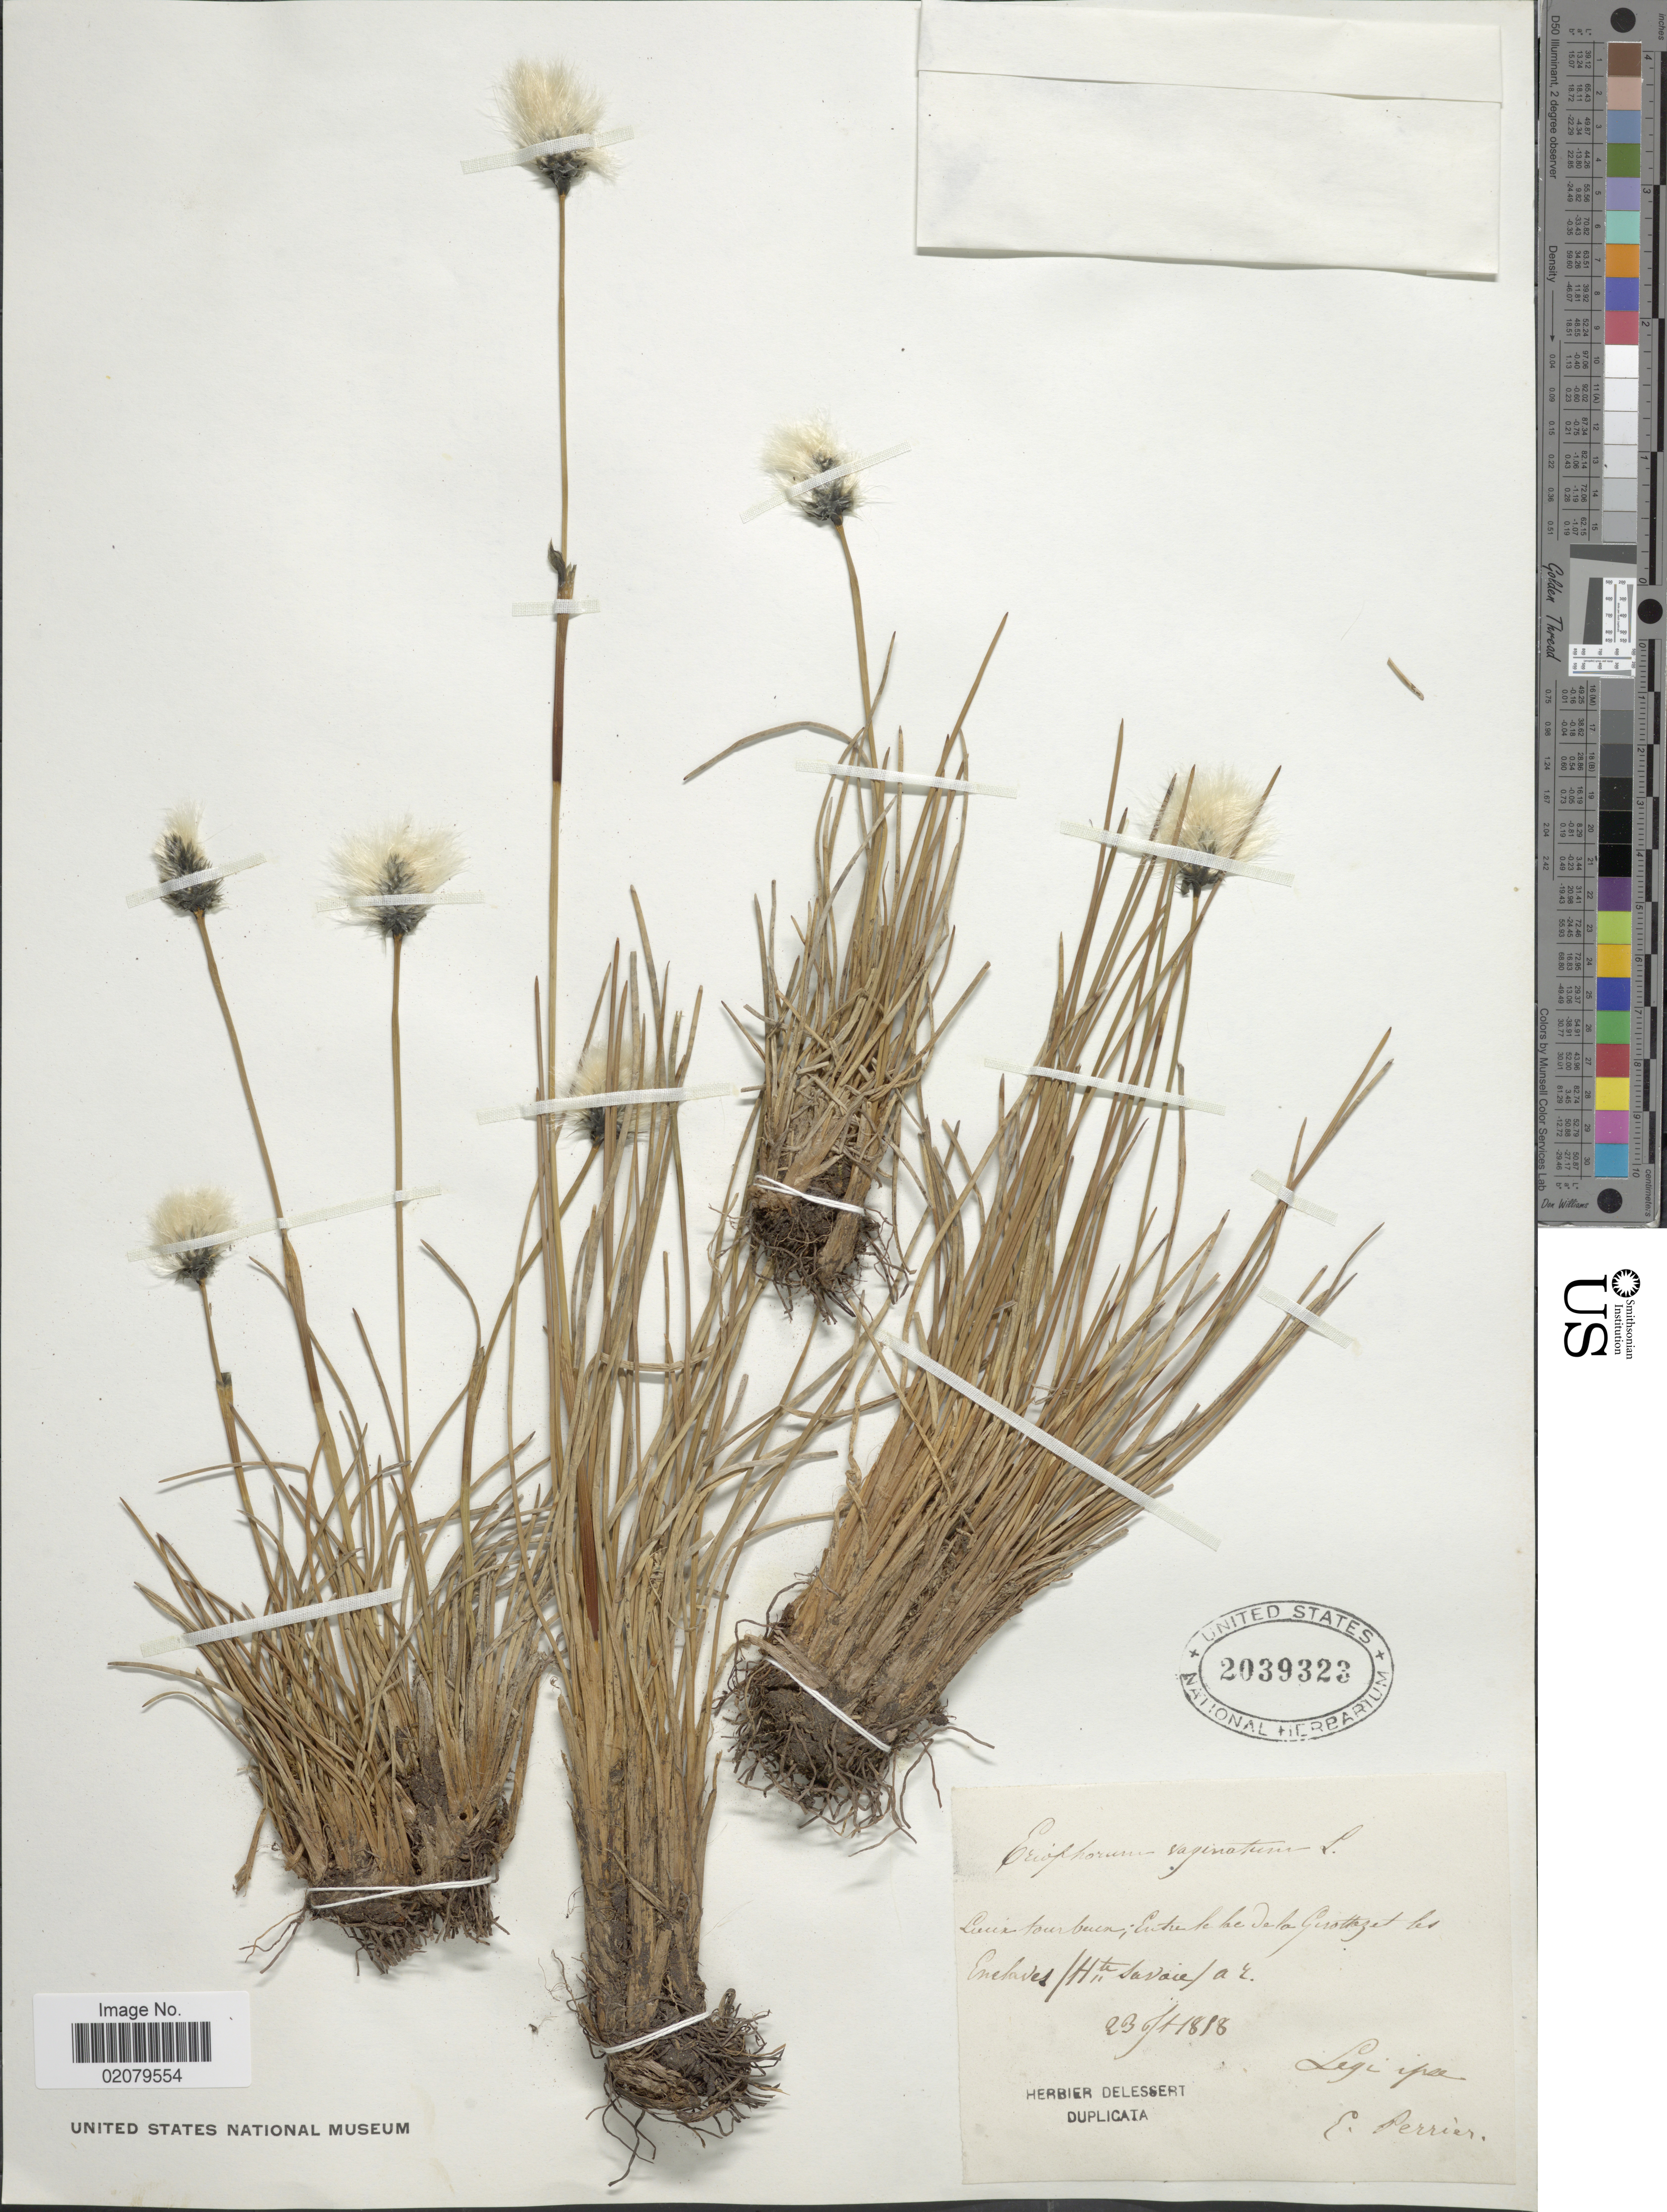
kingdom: Plantae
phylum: Tracheophyta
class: Liliopsida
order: Poales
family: Cyperaceae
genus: Eriophorum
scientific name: Eriophorum vaginatum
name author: L.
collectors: E. Perrier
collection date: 1818-07-23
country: France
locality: Lieux tourbuen; Entreche dela Gustrrezel [interpreted]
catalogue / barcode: US 2039323